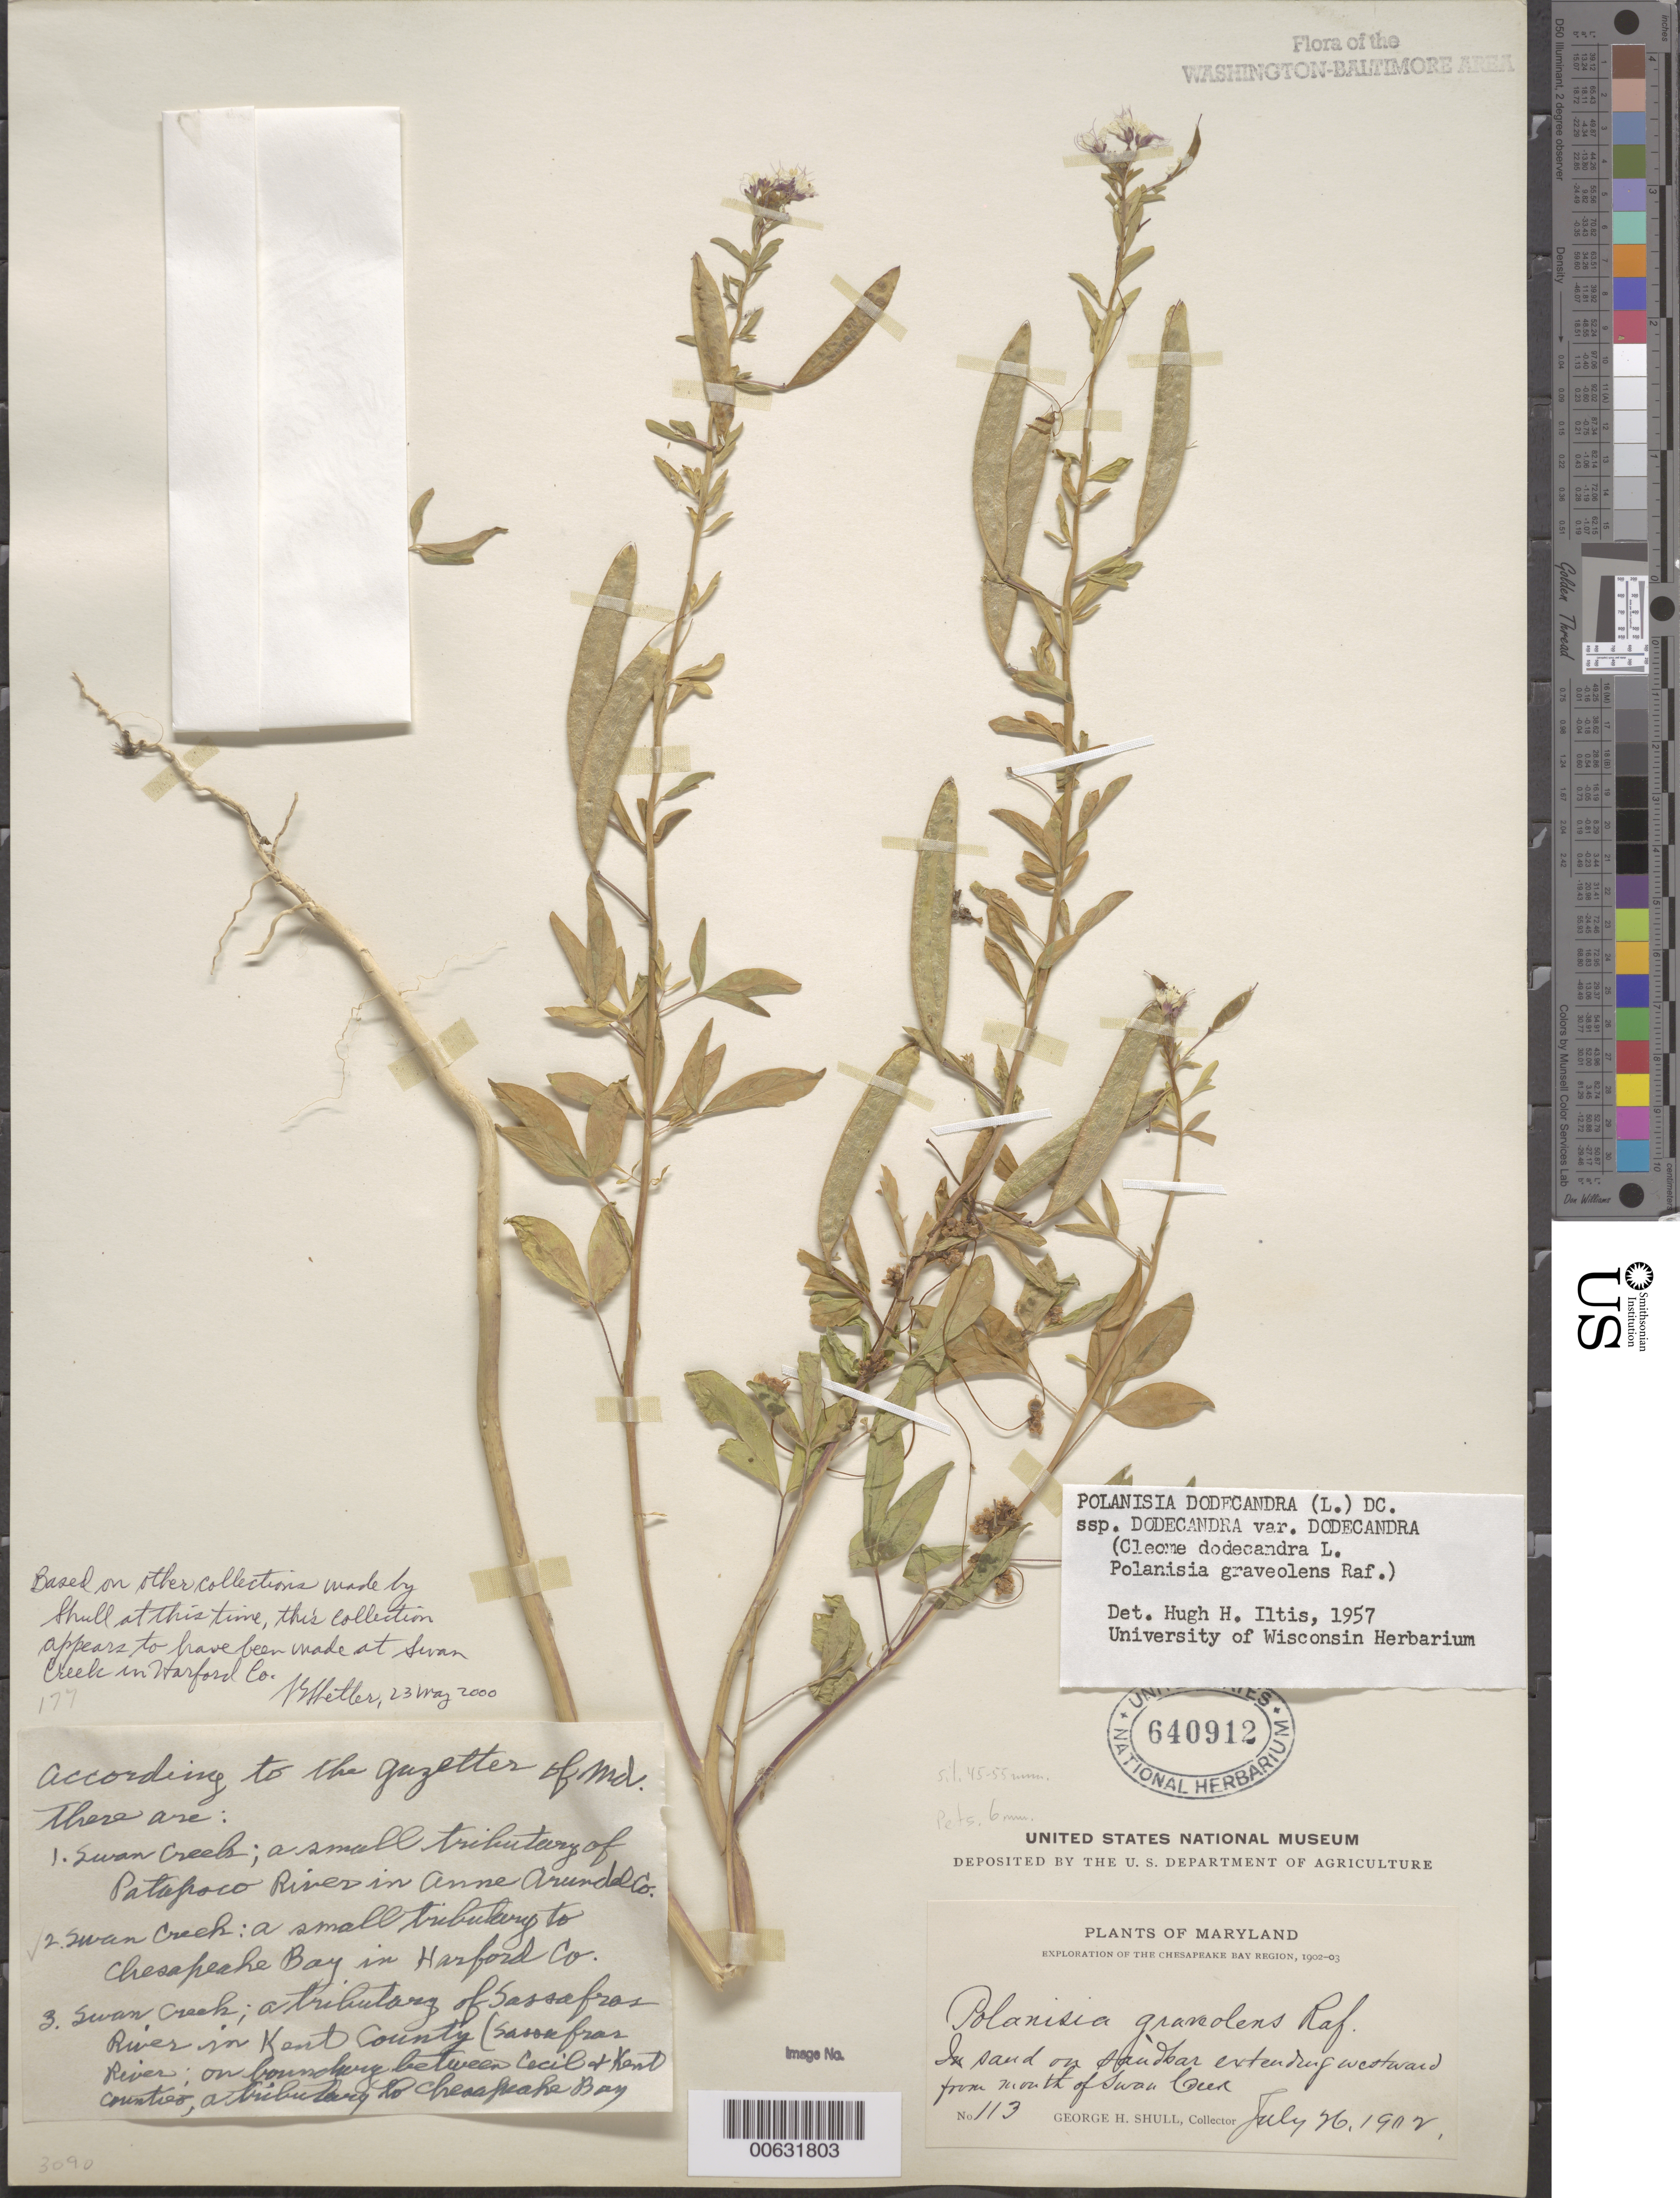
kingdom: Plantae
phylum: Tracheophyta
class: Magnoliopsida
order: Brassicales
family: Cleomaceae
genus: Polanisia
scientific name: Polanisia dodecandra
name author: (L.) DC.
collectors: G. H. Shull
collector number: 113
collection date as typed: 26 Jul 1902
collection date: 1902-07-26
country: United States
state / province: Maryland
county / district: Harford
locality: southwest of mouth of Swan Creek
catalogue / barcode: US 640912